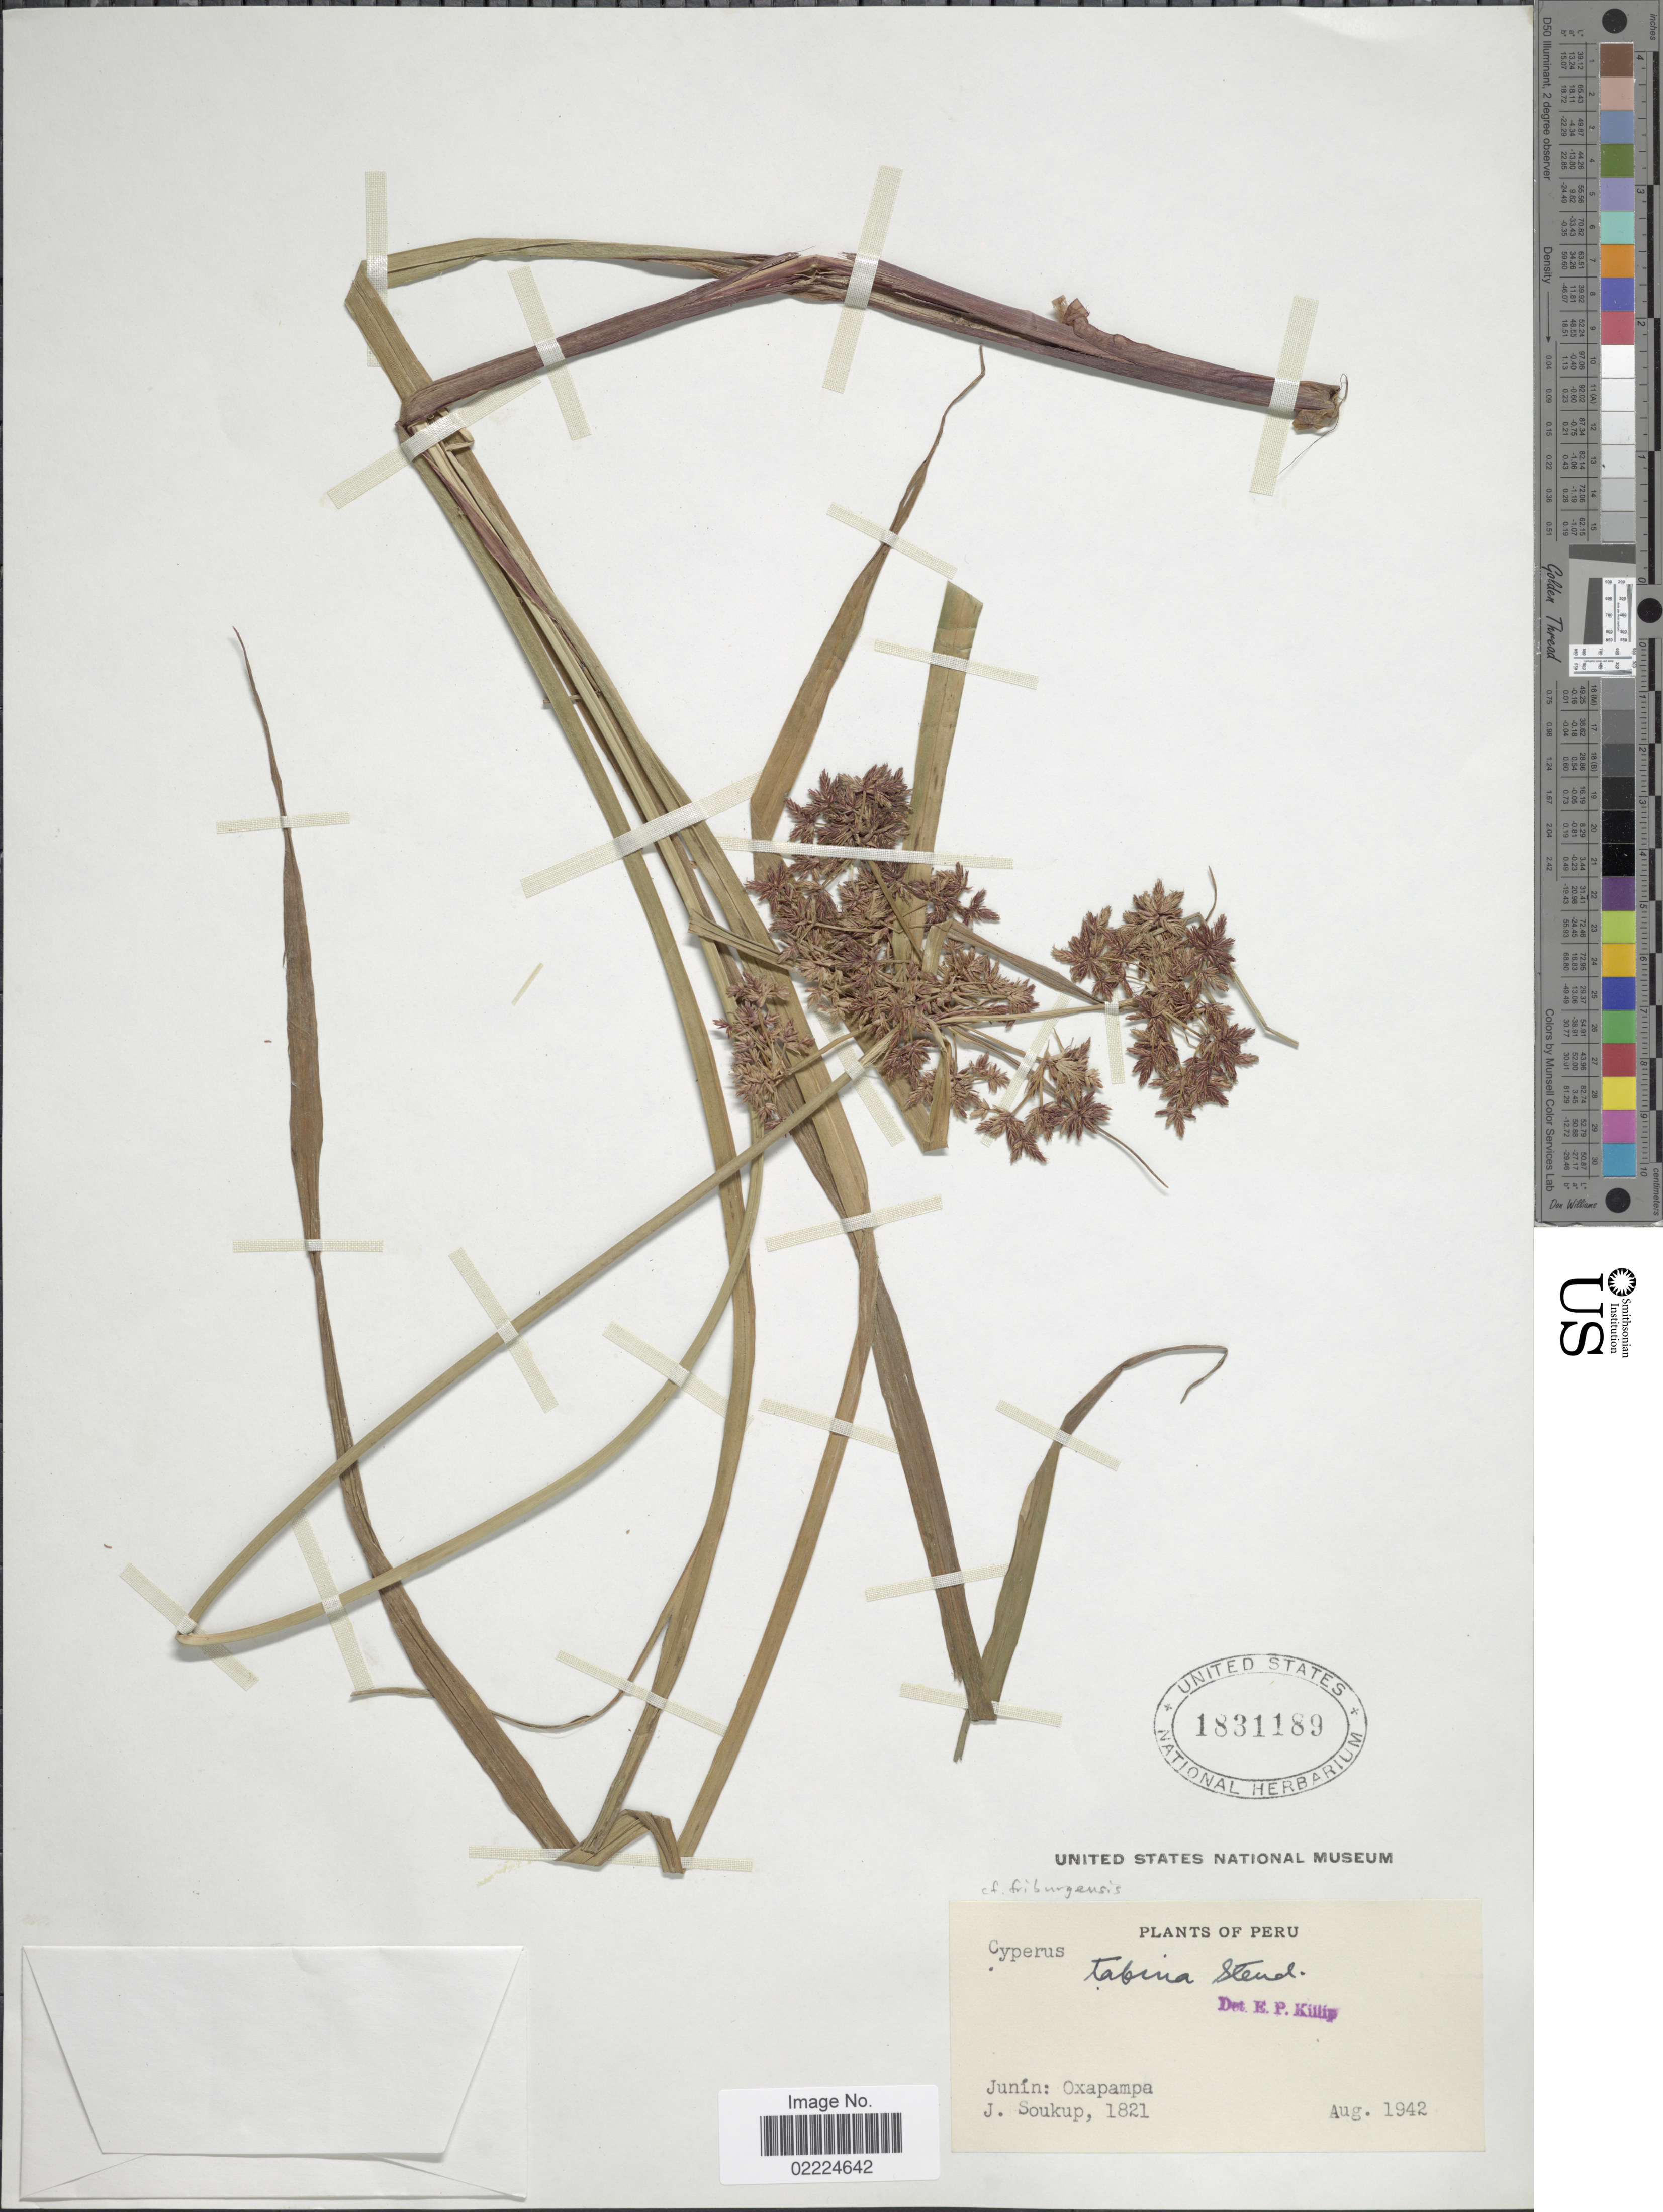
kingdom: Plantae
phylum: Tracheophyta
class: Liliopsida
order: Poales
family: Cyperaceae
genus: Cyperus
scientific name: Cyperus tabina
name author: Steud. ex Boeckeler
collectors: J. Soukup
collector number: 1821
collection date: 1942-08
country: Peru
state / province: Junín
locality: Oxapampa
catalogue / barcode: US 1831189